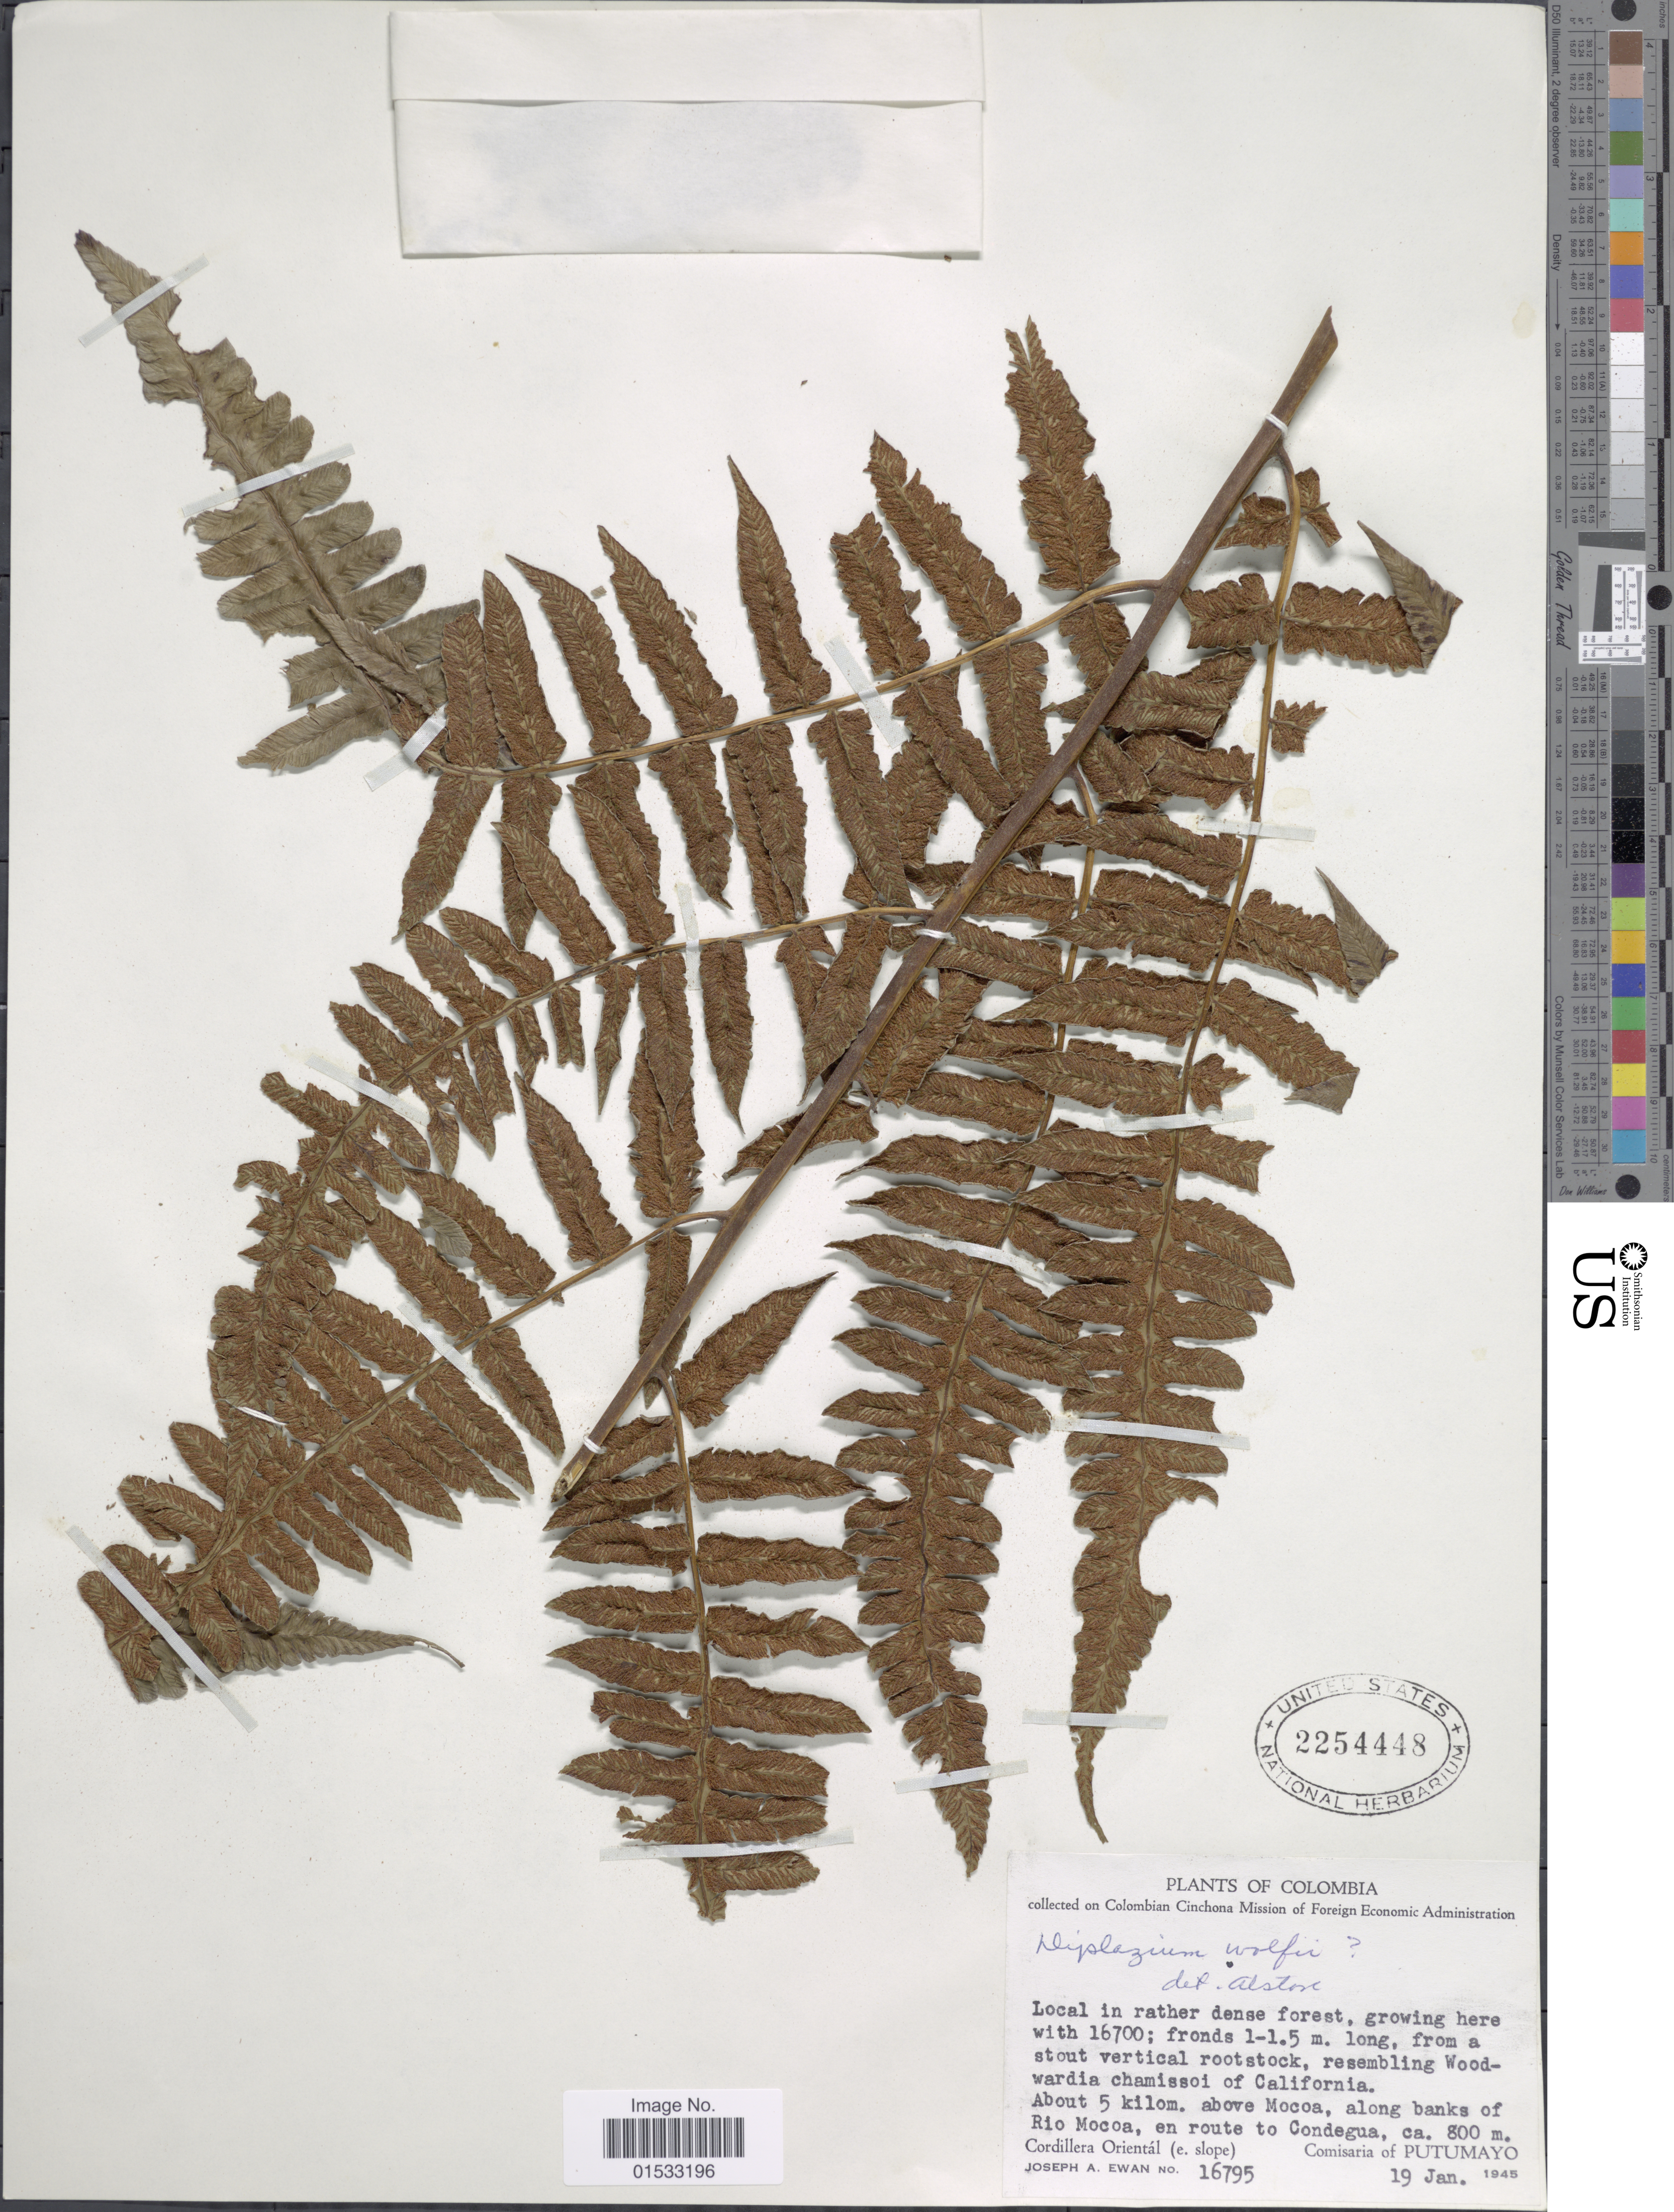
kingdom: Plantae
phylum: Tracheophyta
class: Polypodiopsida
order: Polypodiales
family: Athyriaceae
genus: Diplazium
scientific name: Diplazium wolfii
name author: Hieron.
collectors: J. A. Ewan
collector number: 16795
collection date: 1945-01-19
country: Colombia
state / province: Putumayo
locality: About 5 kilom. above Mocoa, along banks of Rio Mocoa, en route to Condegua, Cordillera Orientál ((e. slope), Comisario of Putumayo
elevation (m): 800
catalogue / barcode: US 2254448